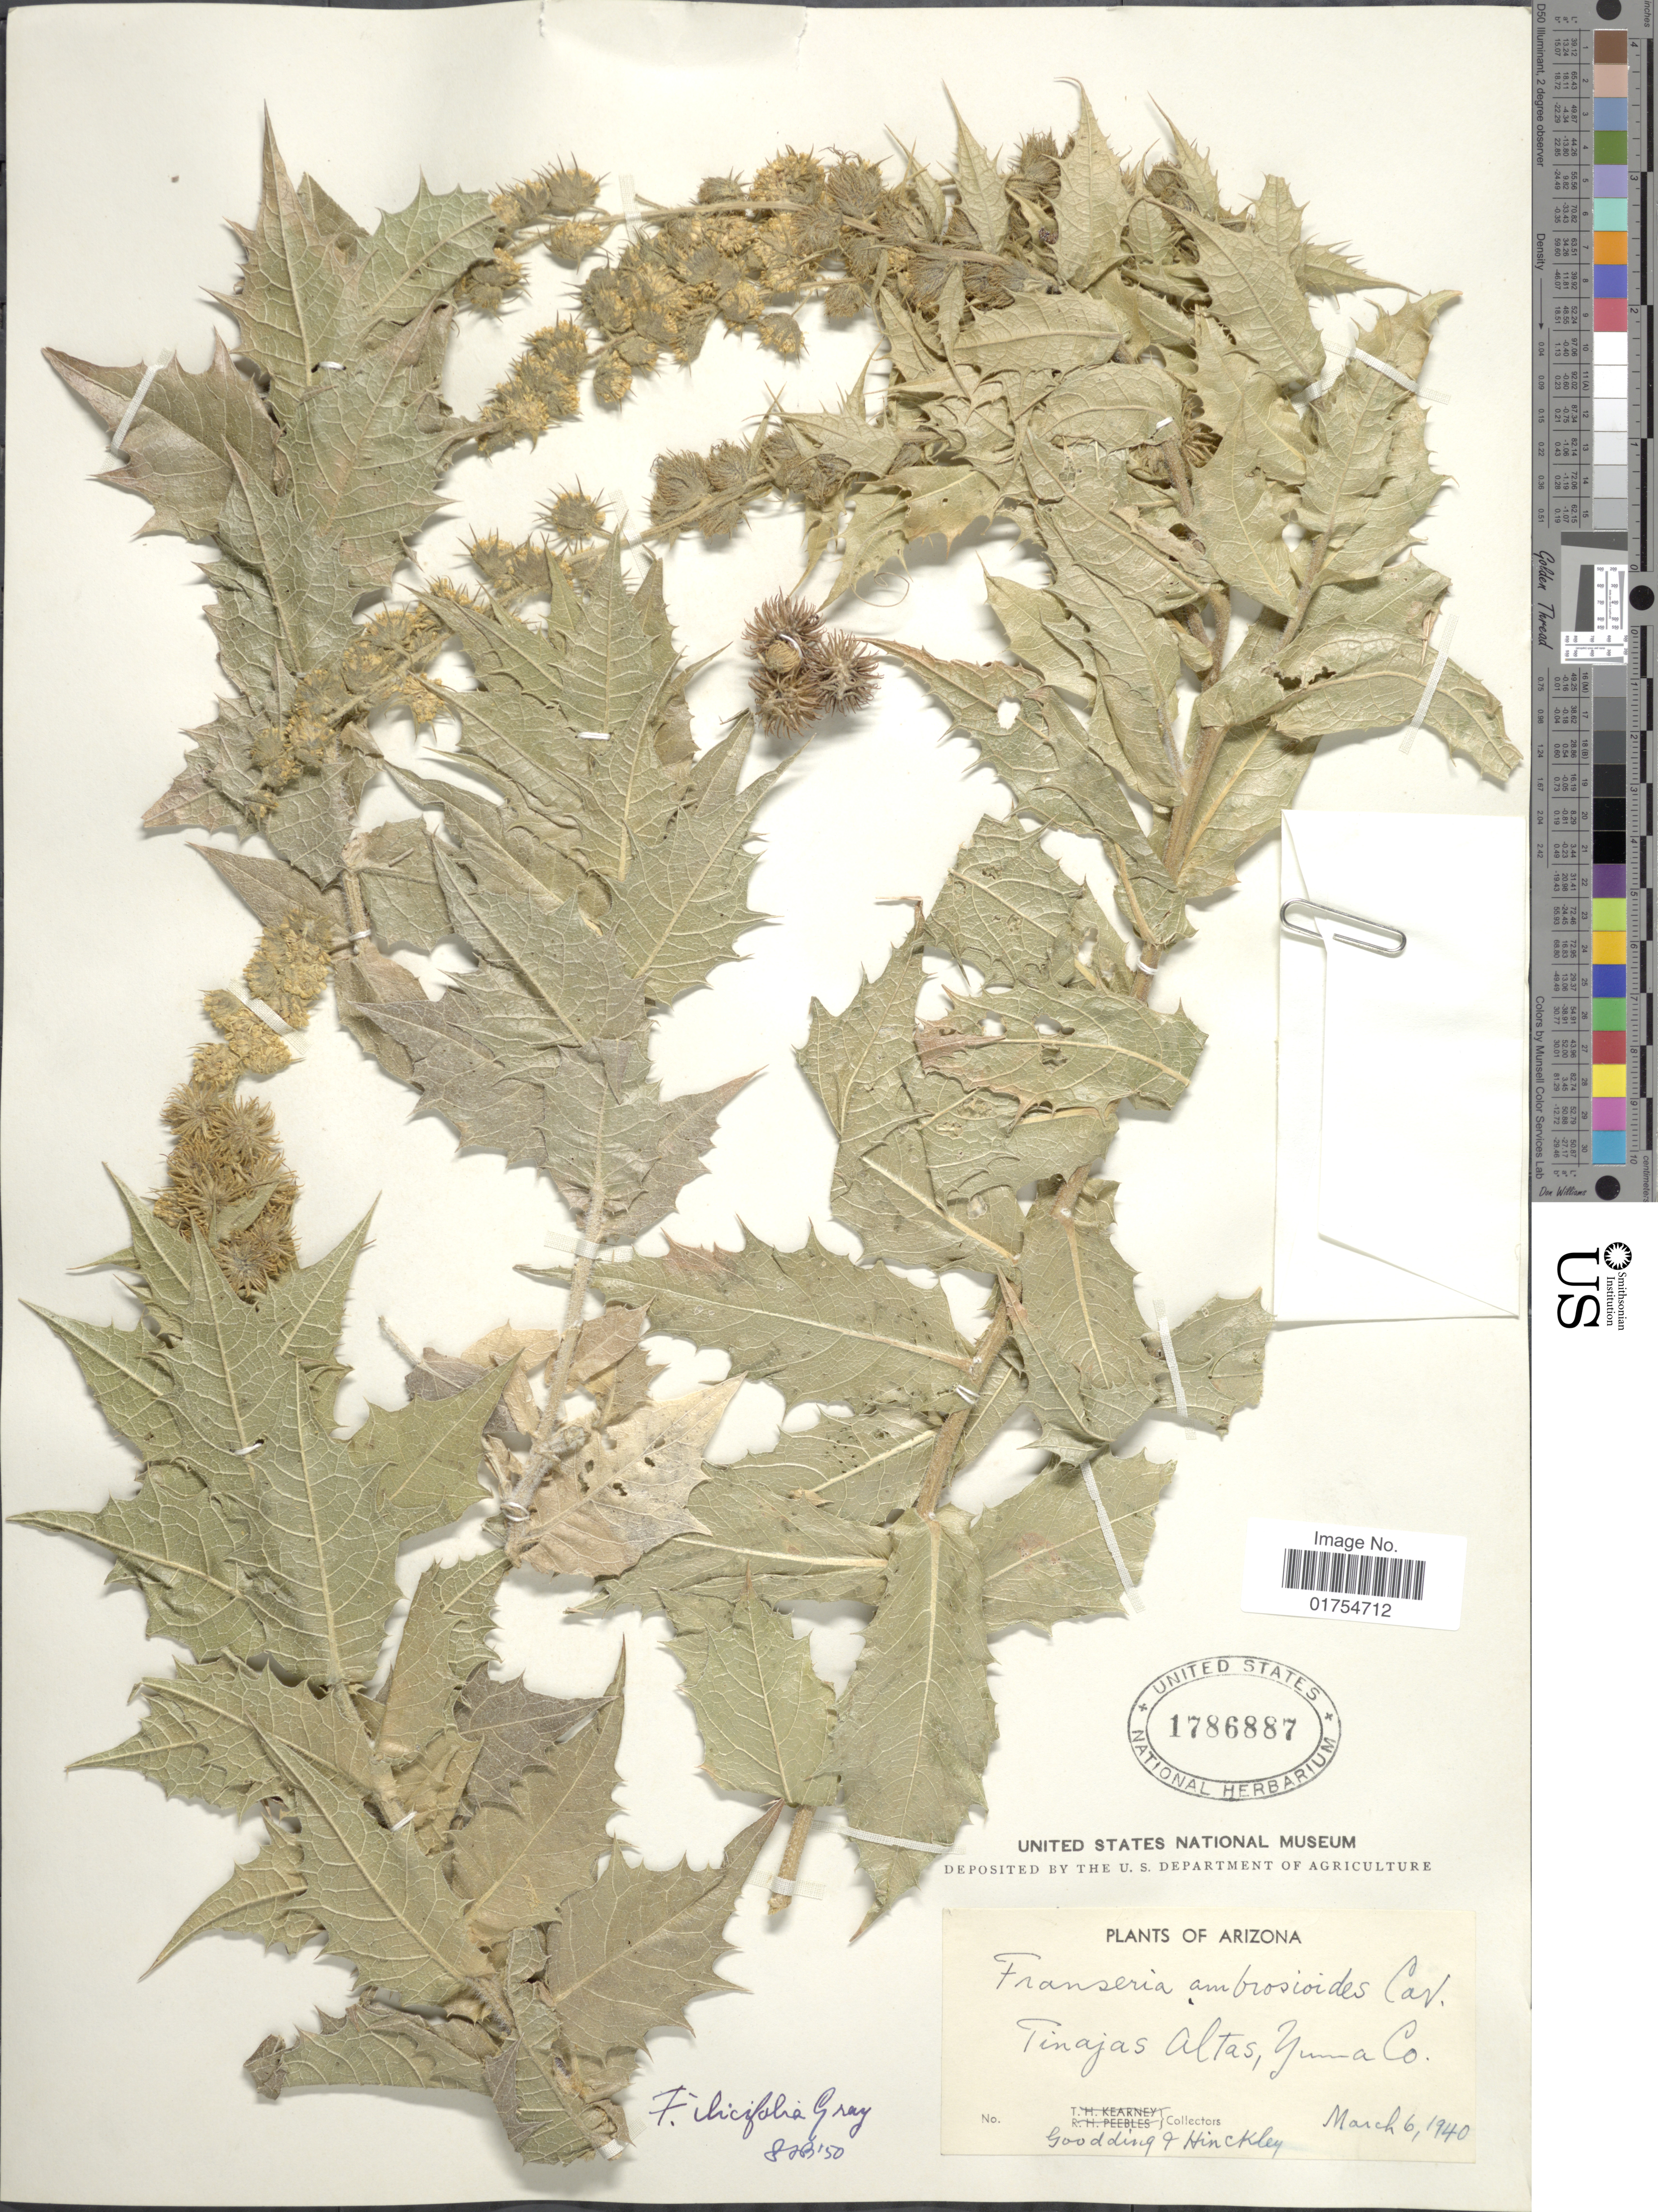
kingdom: Plantae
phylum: Tracheophyta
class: Magnoliopsida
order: Asterales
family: Asteraceae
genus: Franseria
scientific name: Franseria ilicifolia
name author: A. Gray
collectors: Goodding & Hinckley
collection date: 1940-03-06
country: United States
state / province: Arizona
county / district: Yuma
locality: Tinajas Altas, Yuma Co.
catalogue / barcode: US 1786887